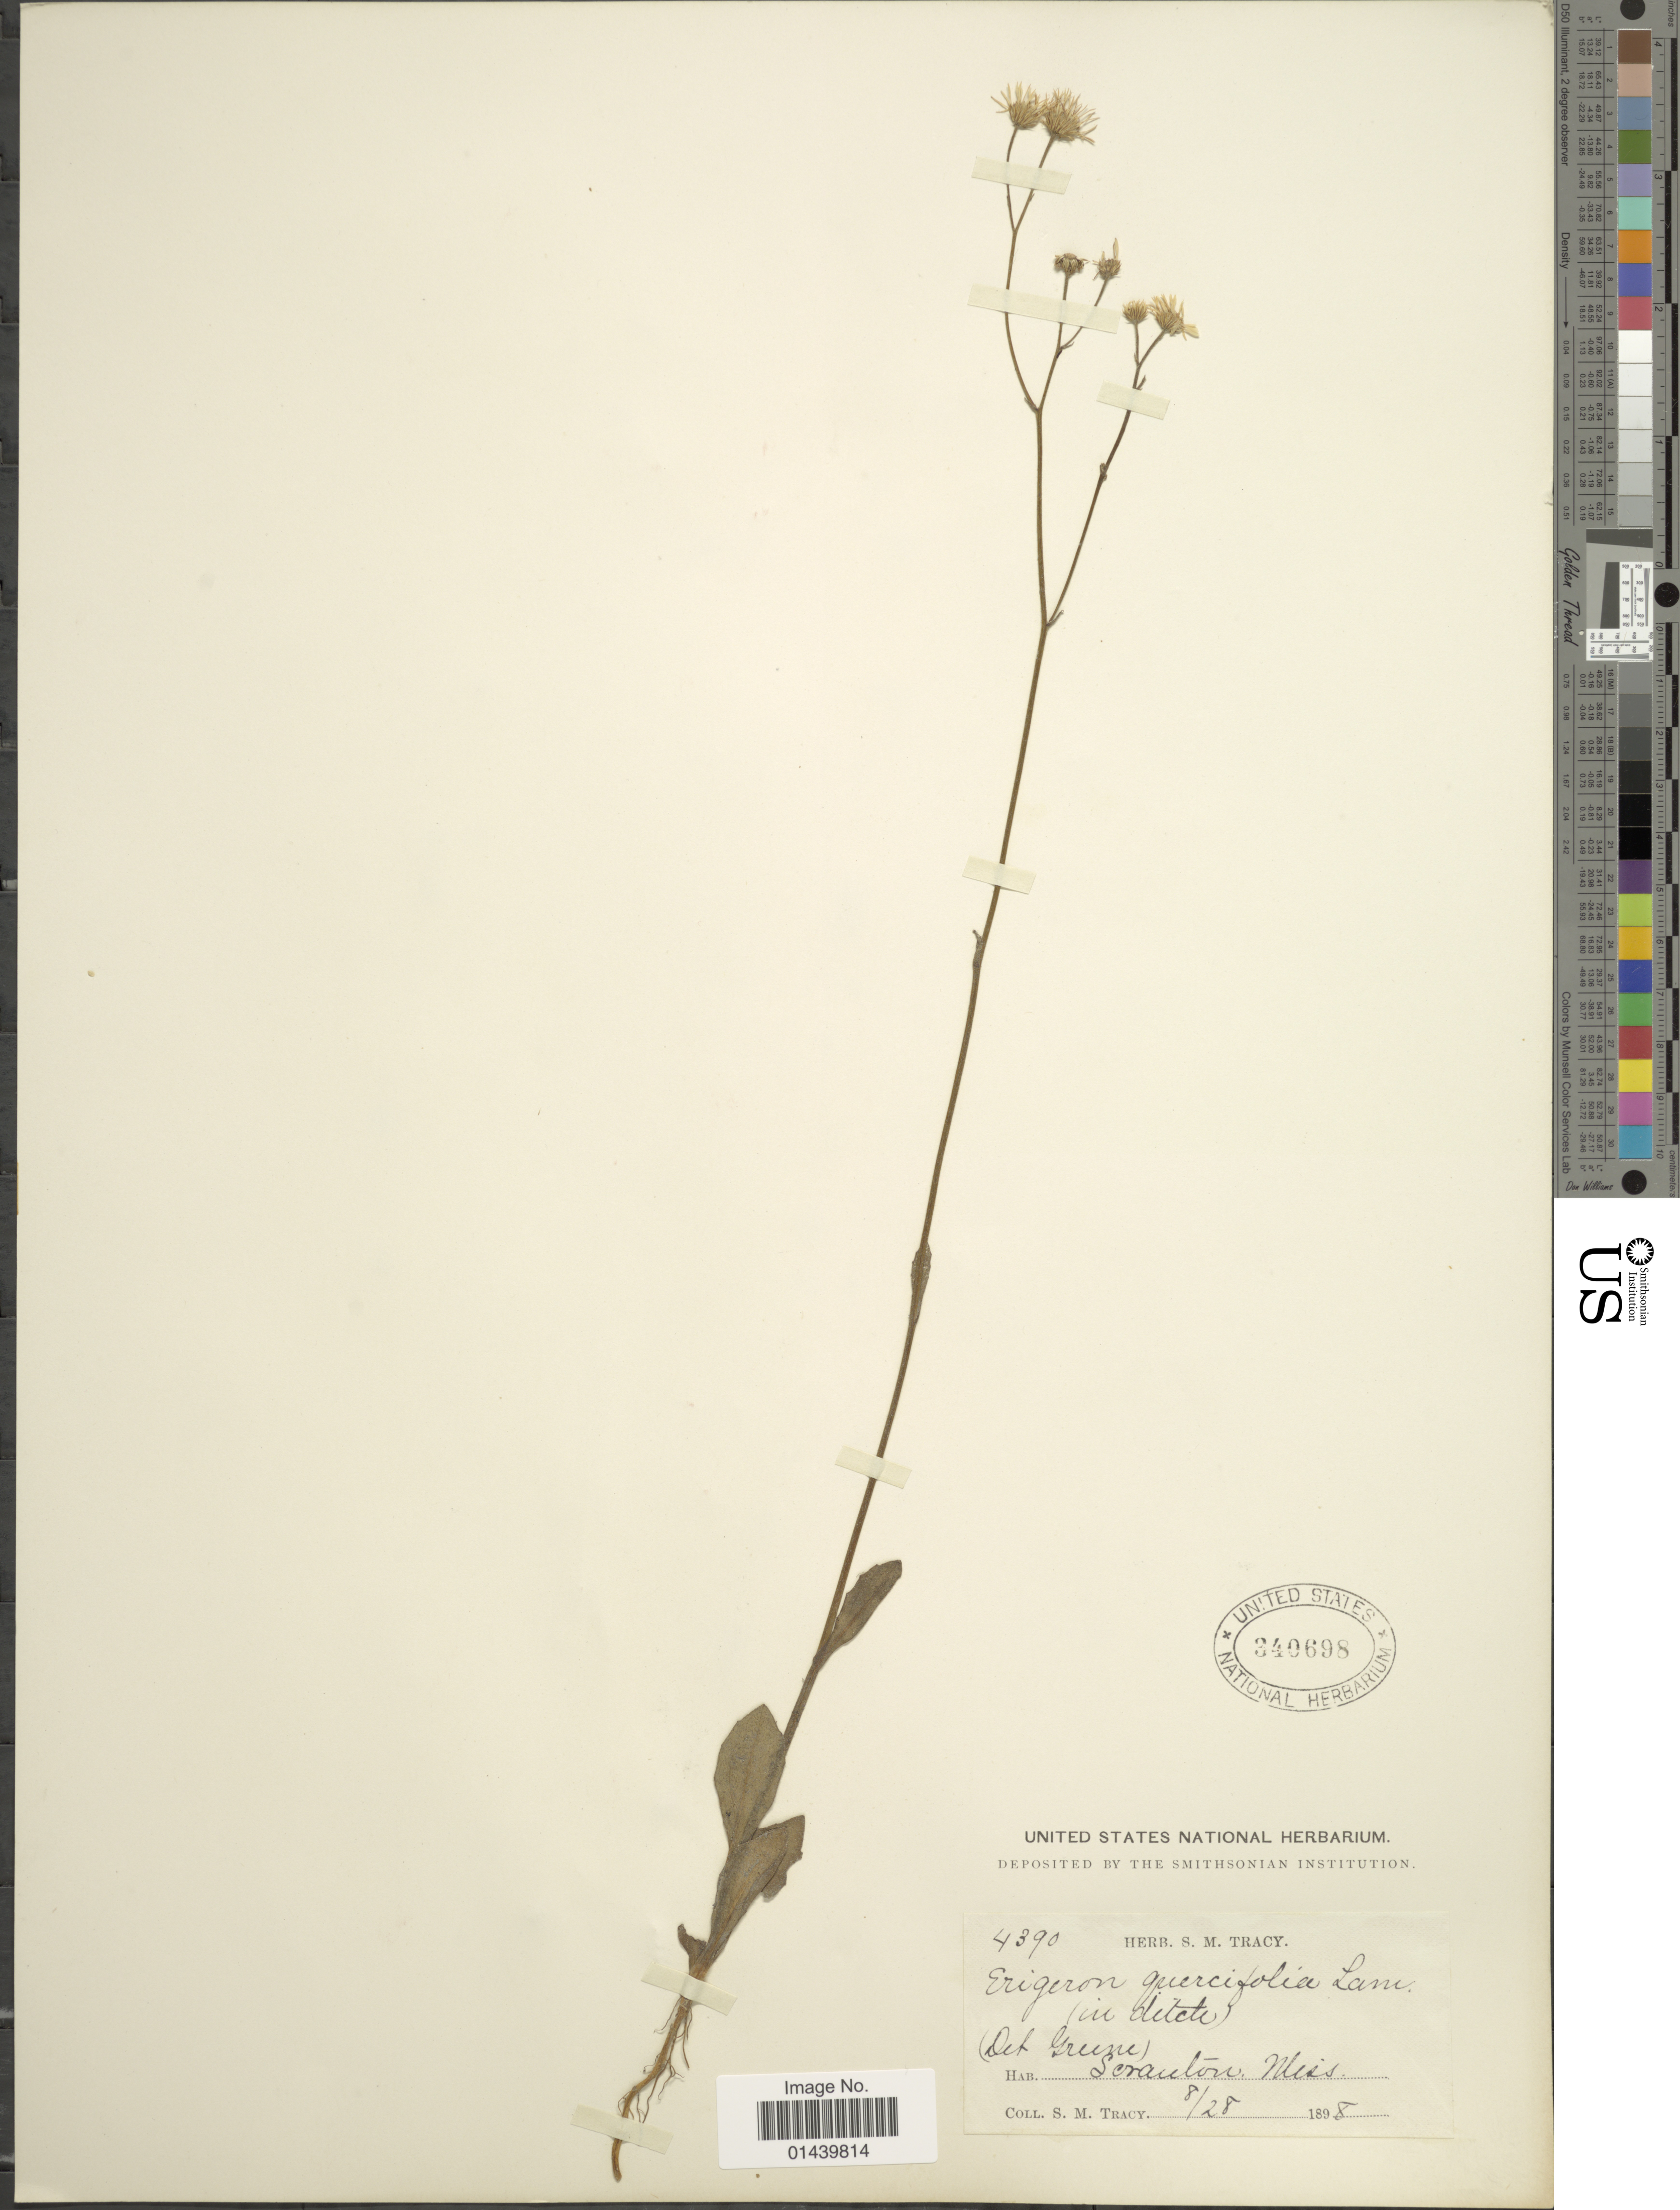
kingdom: Plantae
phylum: Tracheophyta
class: Magnoliopsida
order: Asterales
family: Asteraceae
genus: Erigeron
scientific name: Erigeron quercifolius Lam.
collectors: S. Stracy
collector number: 4390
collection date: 1898-08-28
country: United States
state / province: Mississippi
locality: Scranton Miss.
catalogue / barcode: US 340698